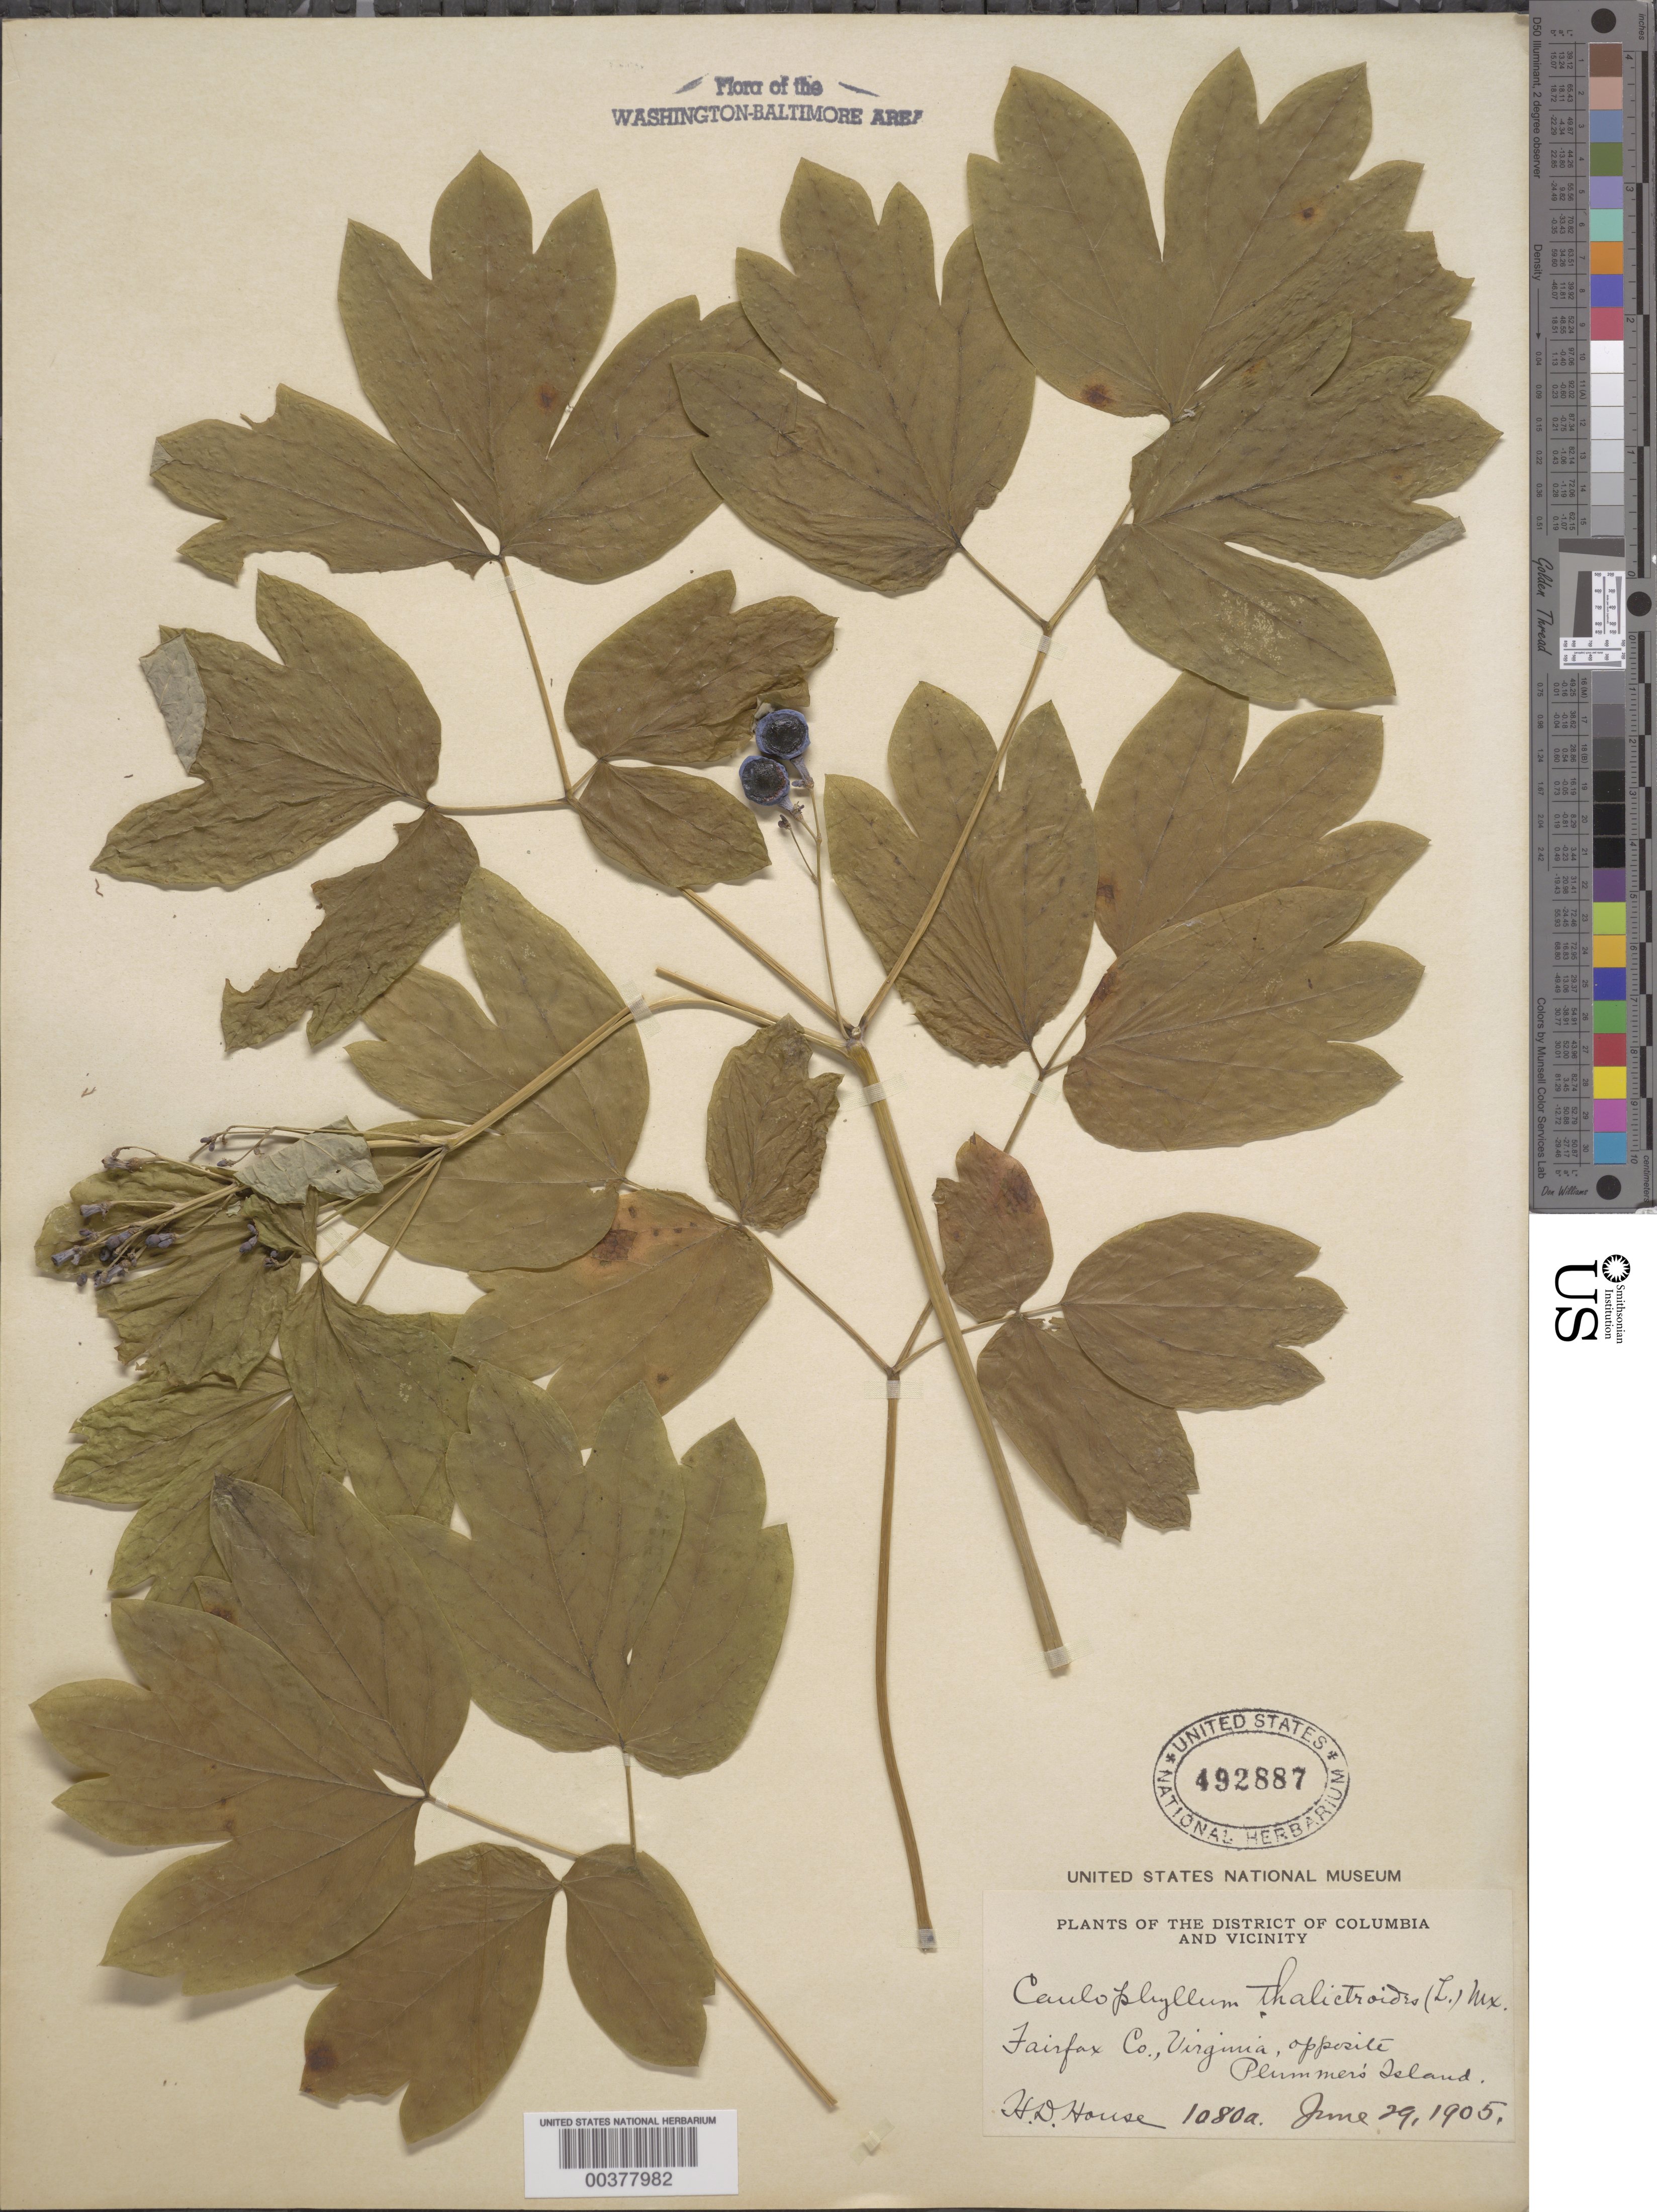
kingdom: Plantae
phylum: Tracheophyta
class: Magnoliopsida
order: Ranunculales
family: Berberidaceae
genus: Caulophyllum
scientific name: Caulophyllum thalictroides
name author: (L.) Michx.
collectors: H. D. House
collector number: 1080A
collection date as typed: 29 Jun 1905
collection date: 1905-06-29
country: United States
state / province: Virginia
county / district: Fairfax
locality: opposite Plummers Island C. & O. Canal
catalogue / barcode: US 492887